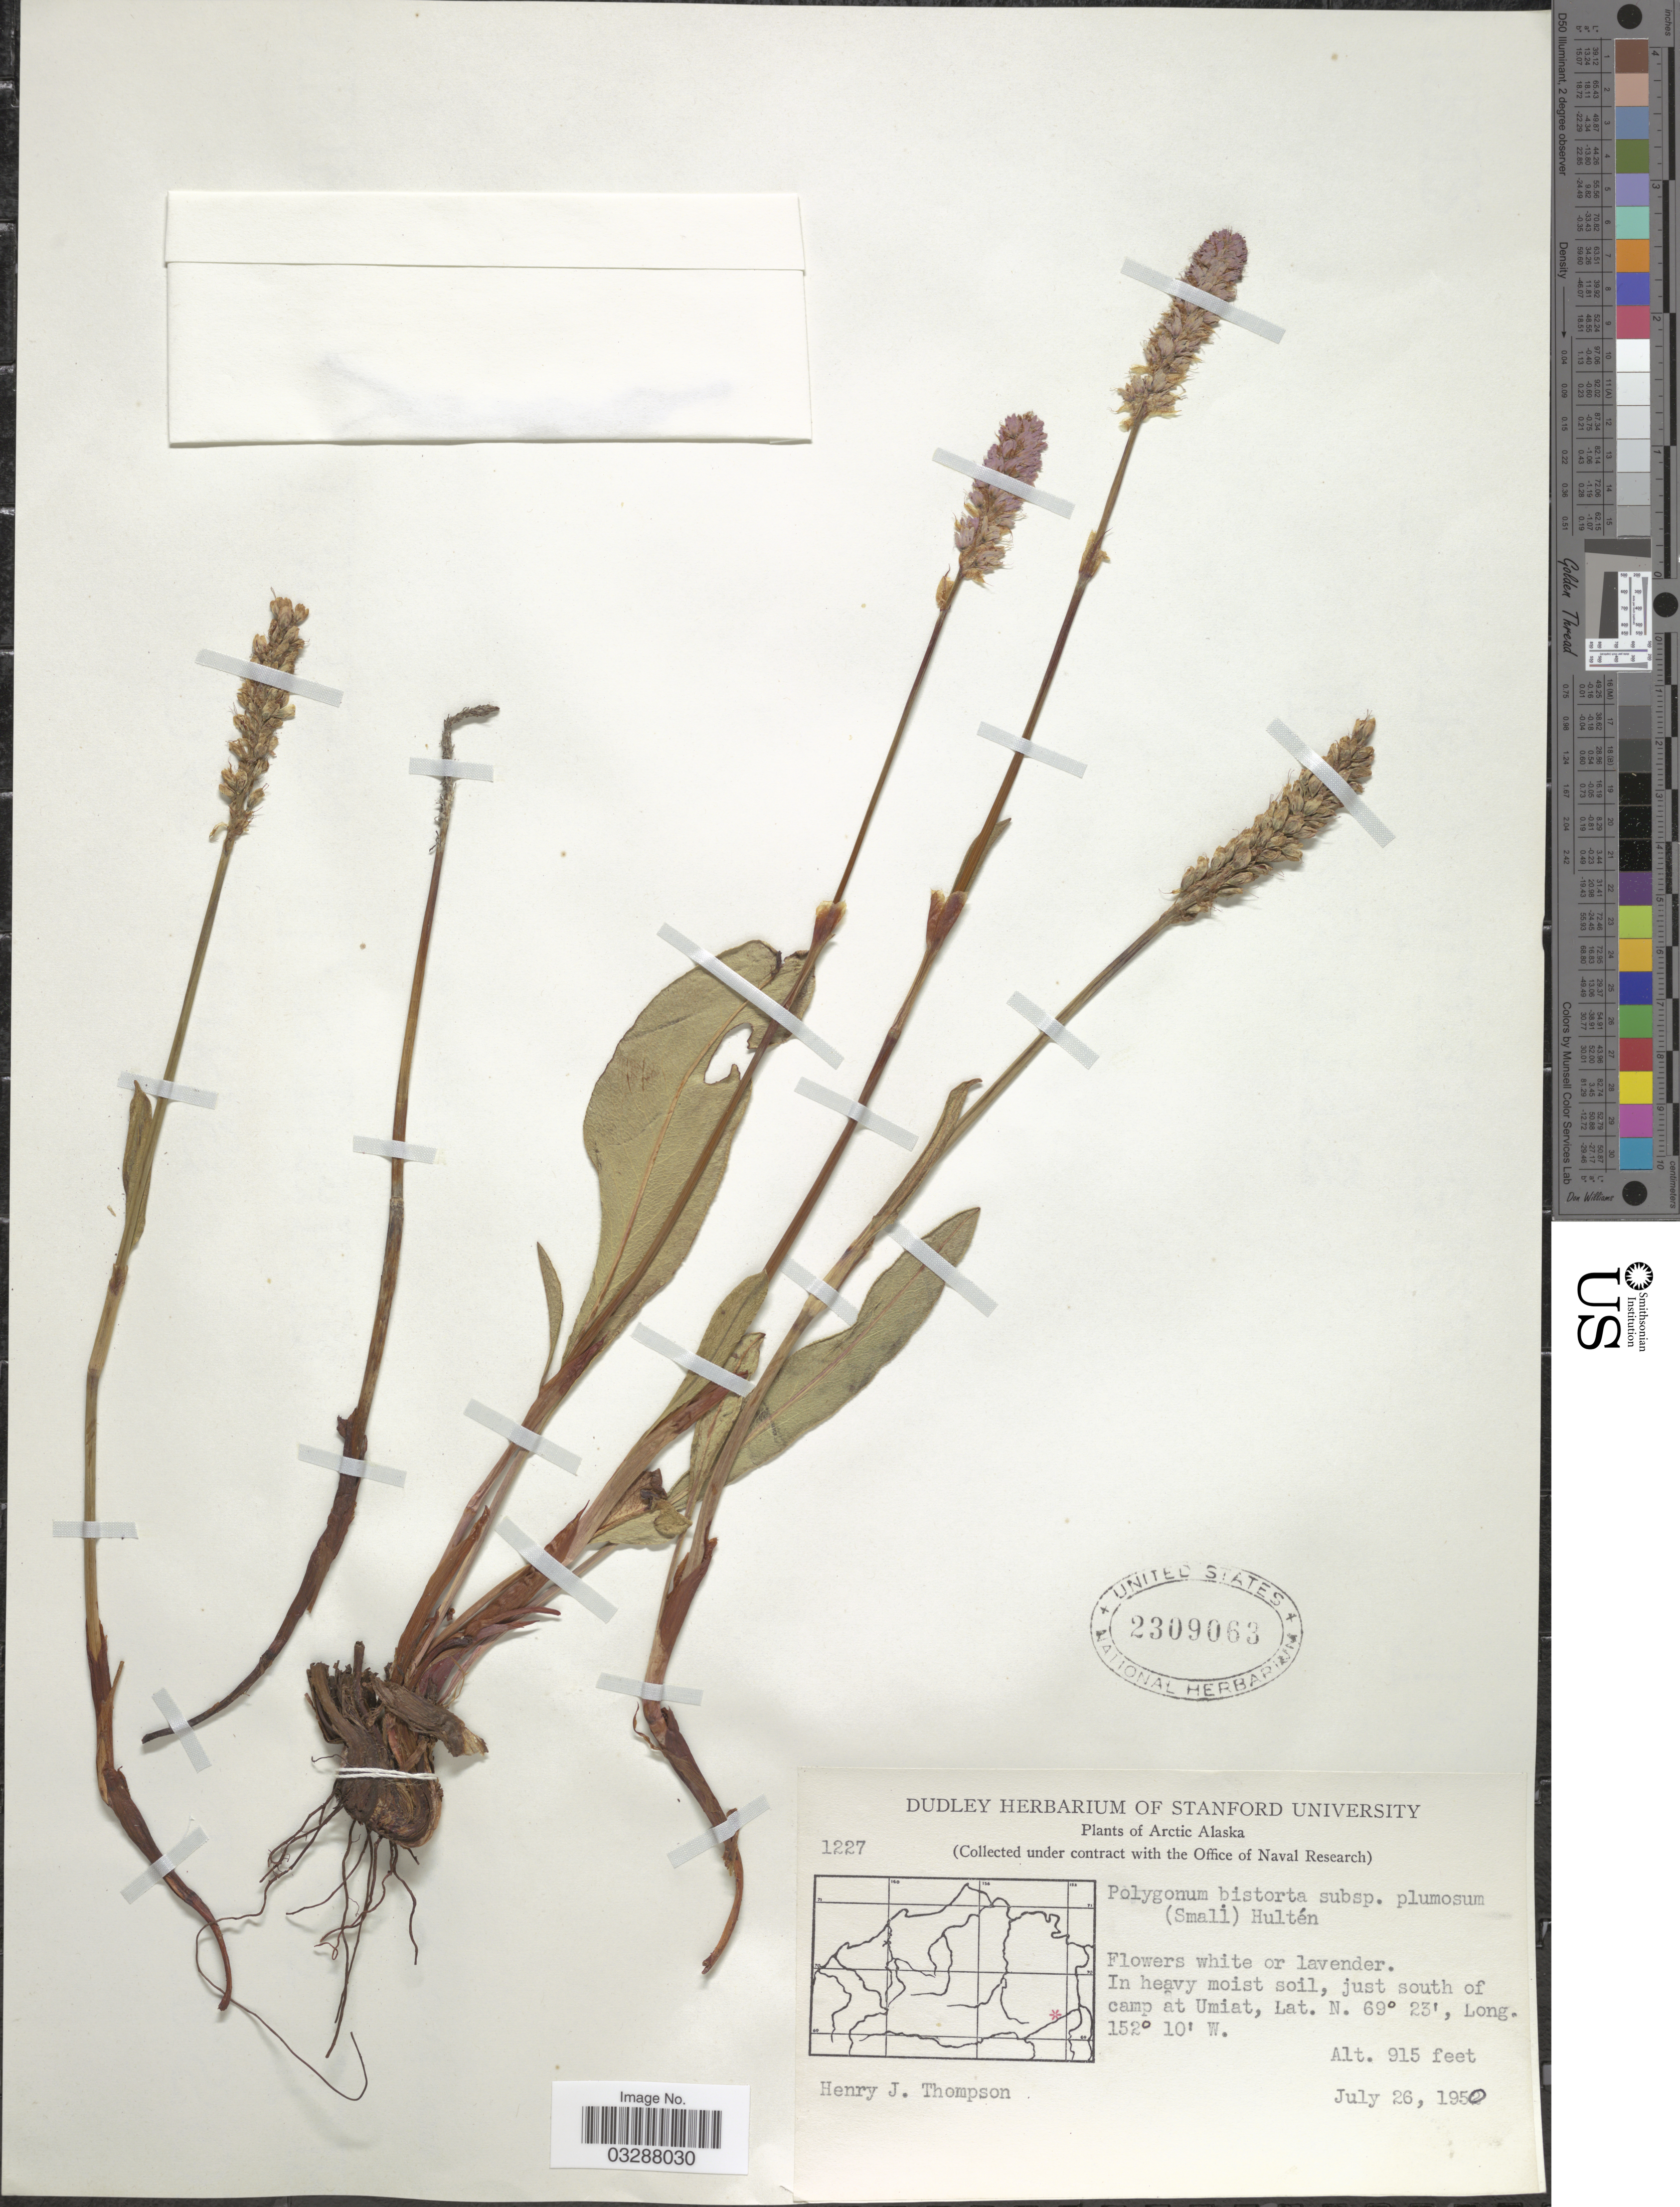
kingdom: Plantae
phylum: Tracheophyta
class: Magnoliopsida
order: Caryophyllales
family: Polygonaceae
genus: Bistorta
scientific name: Bistorta plumosa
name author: (Small) Greene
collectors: H. J. Thompson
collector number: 1227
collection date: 1950-07-26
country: United States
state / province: Alaska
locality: Arctic Alaska, In heavy moist soil, just south of camp at Umiat.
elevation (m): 279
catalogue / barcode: US 2309063